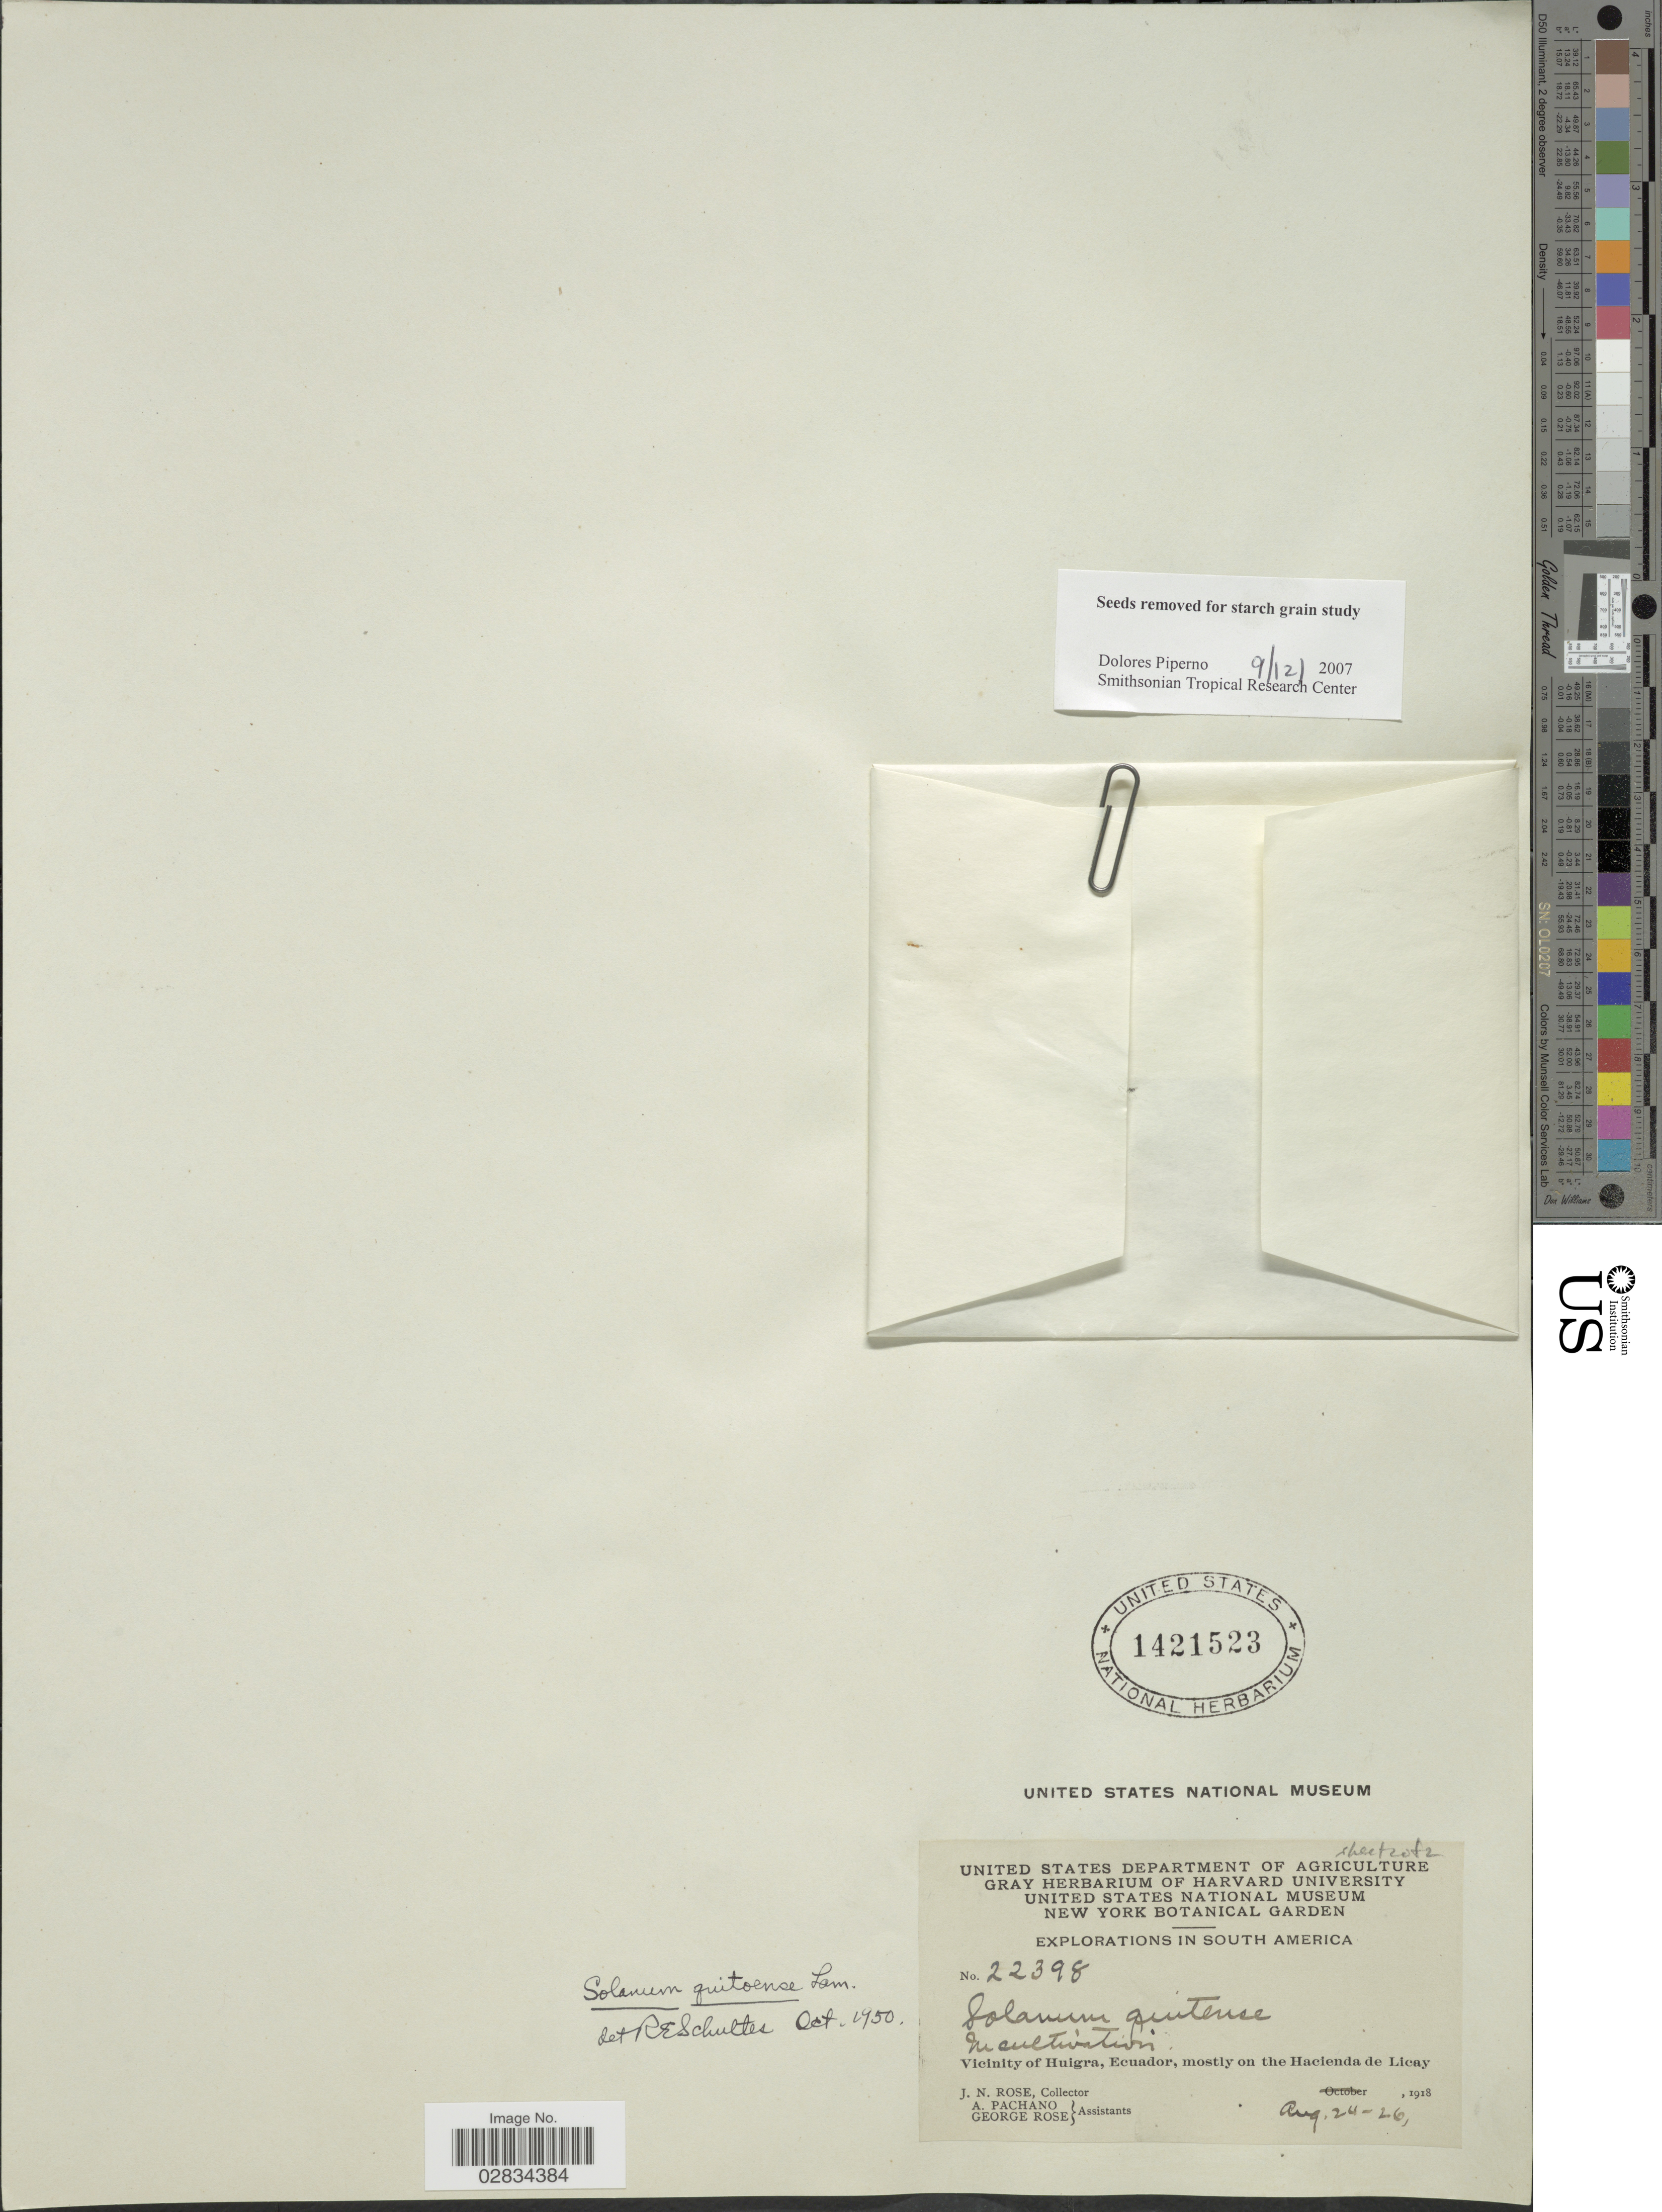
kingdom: Plantae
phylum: Tracheophyta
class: Magnoliopsida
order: Solanales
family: Solanaceae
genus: Solanum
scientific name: Solanum quitoense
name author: Lam.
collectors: J. N. Rose, A. Pachano & G. Rose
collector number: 22398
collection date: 1918-08-24/1918-08-26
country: Ecuador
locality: Vicinity of Huigra, mostly on the Hacienda de Licay.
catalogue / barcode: US 1421523